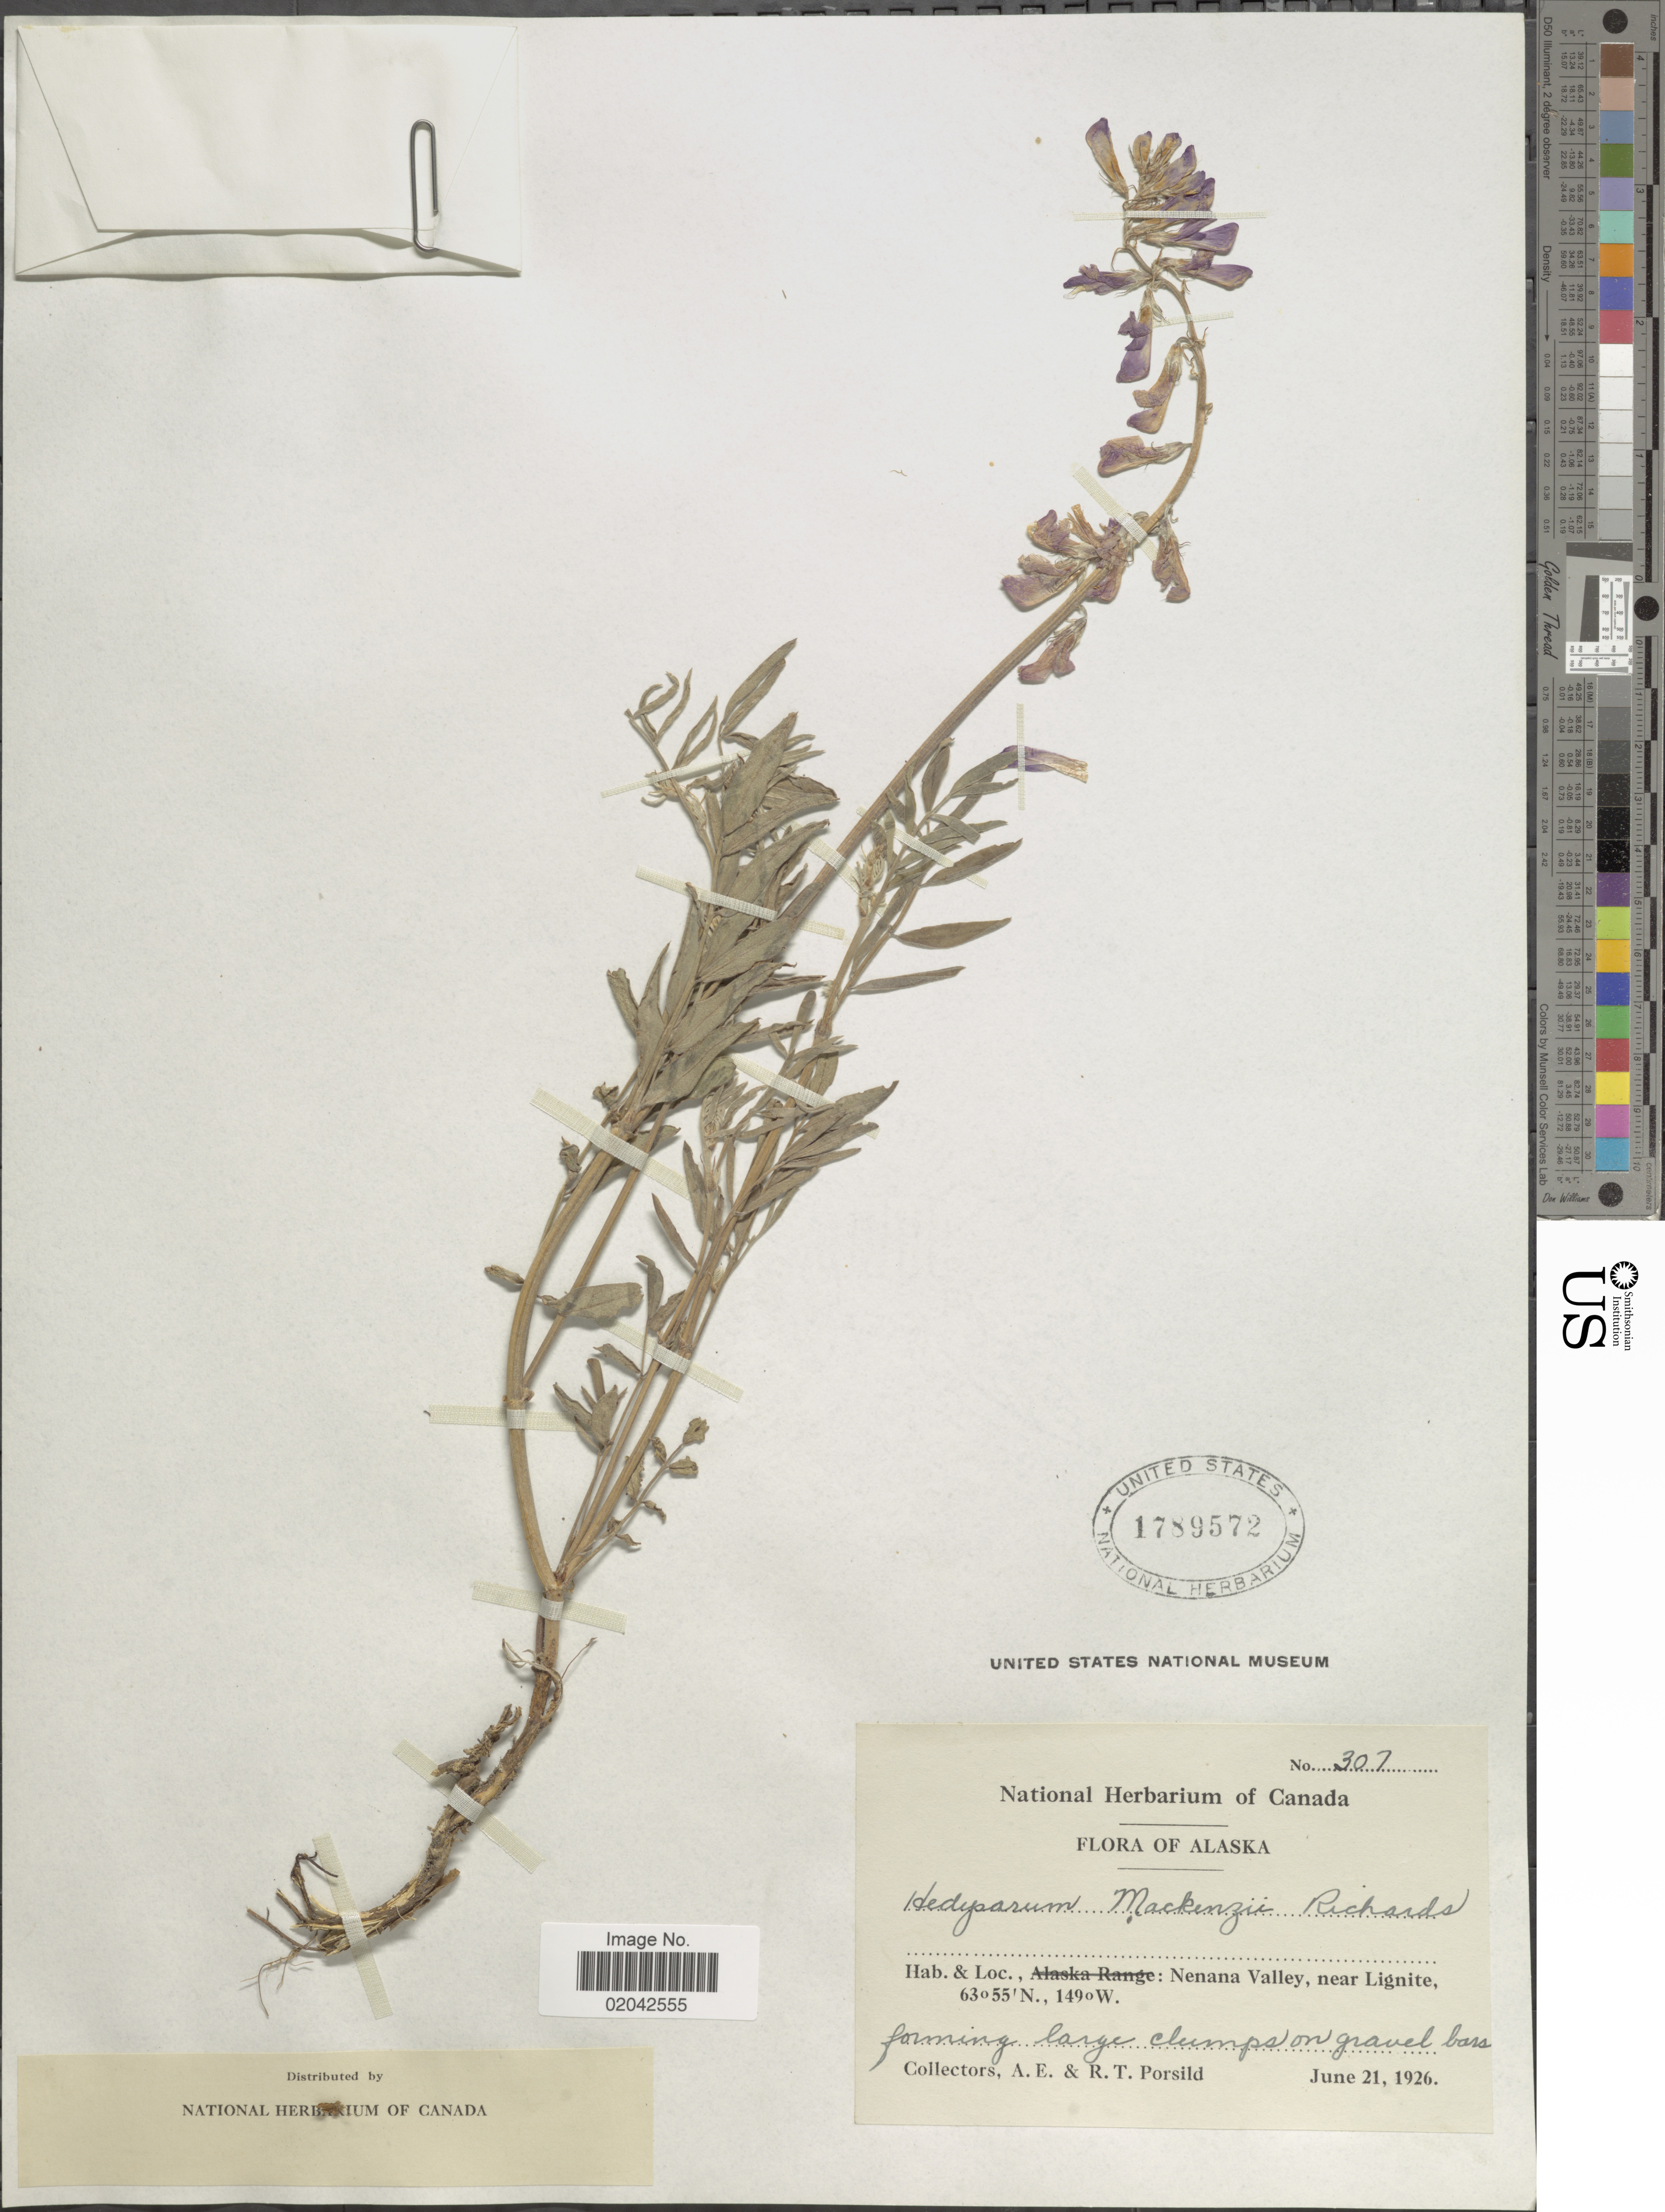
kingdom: Plantae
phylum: Tracheophyta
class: Magnoliopsida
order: Fabales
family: Fabaceae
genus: Hedysarum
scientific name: Hedysarum mackenziei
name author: Richardson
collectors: A. E. Porsild & R. T. Porsild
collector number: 307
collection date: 1926-06-21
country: United States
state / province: Alaska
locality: Nenana Valley, near Lignite.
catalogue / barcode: US 1789572